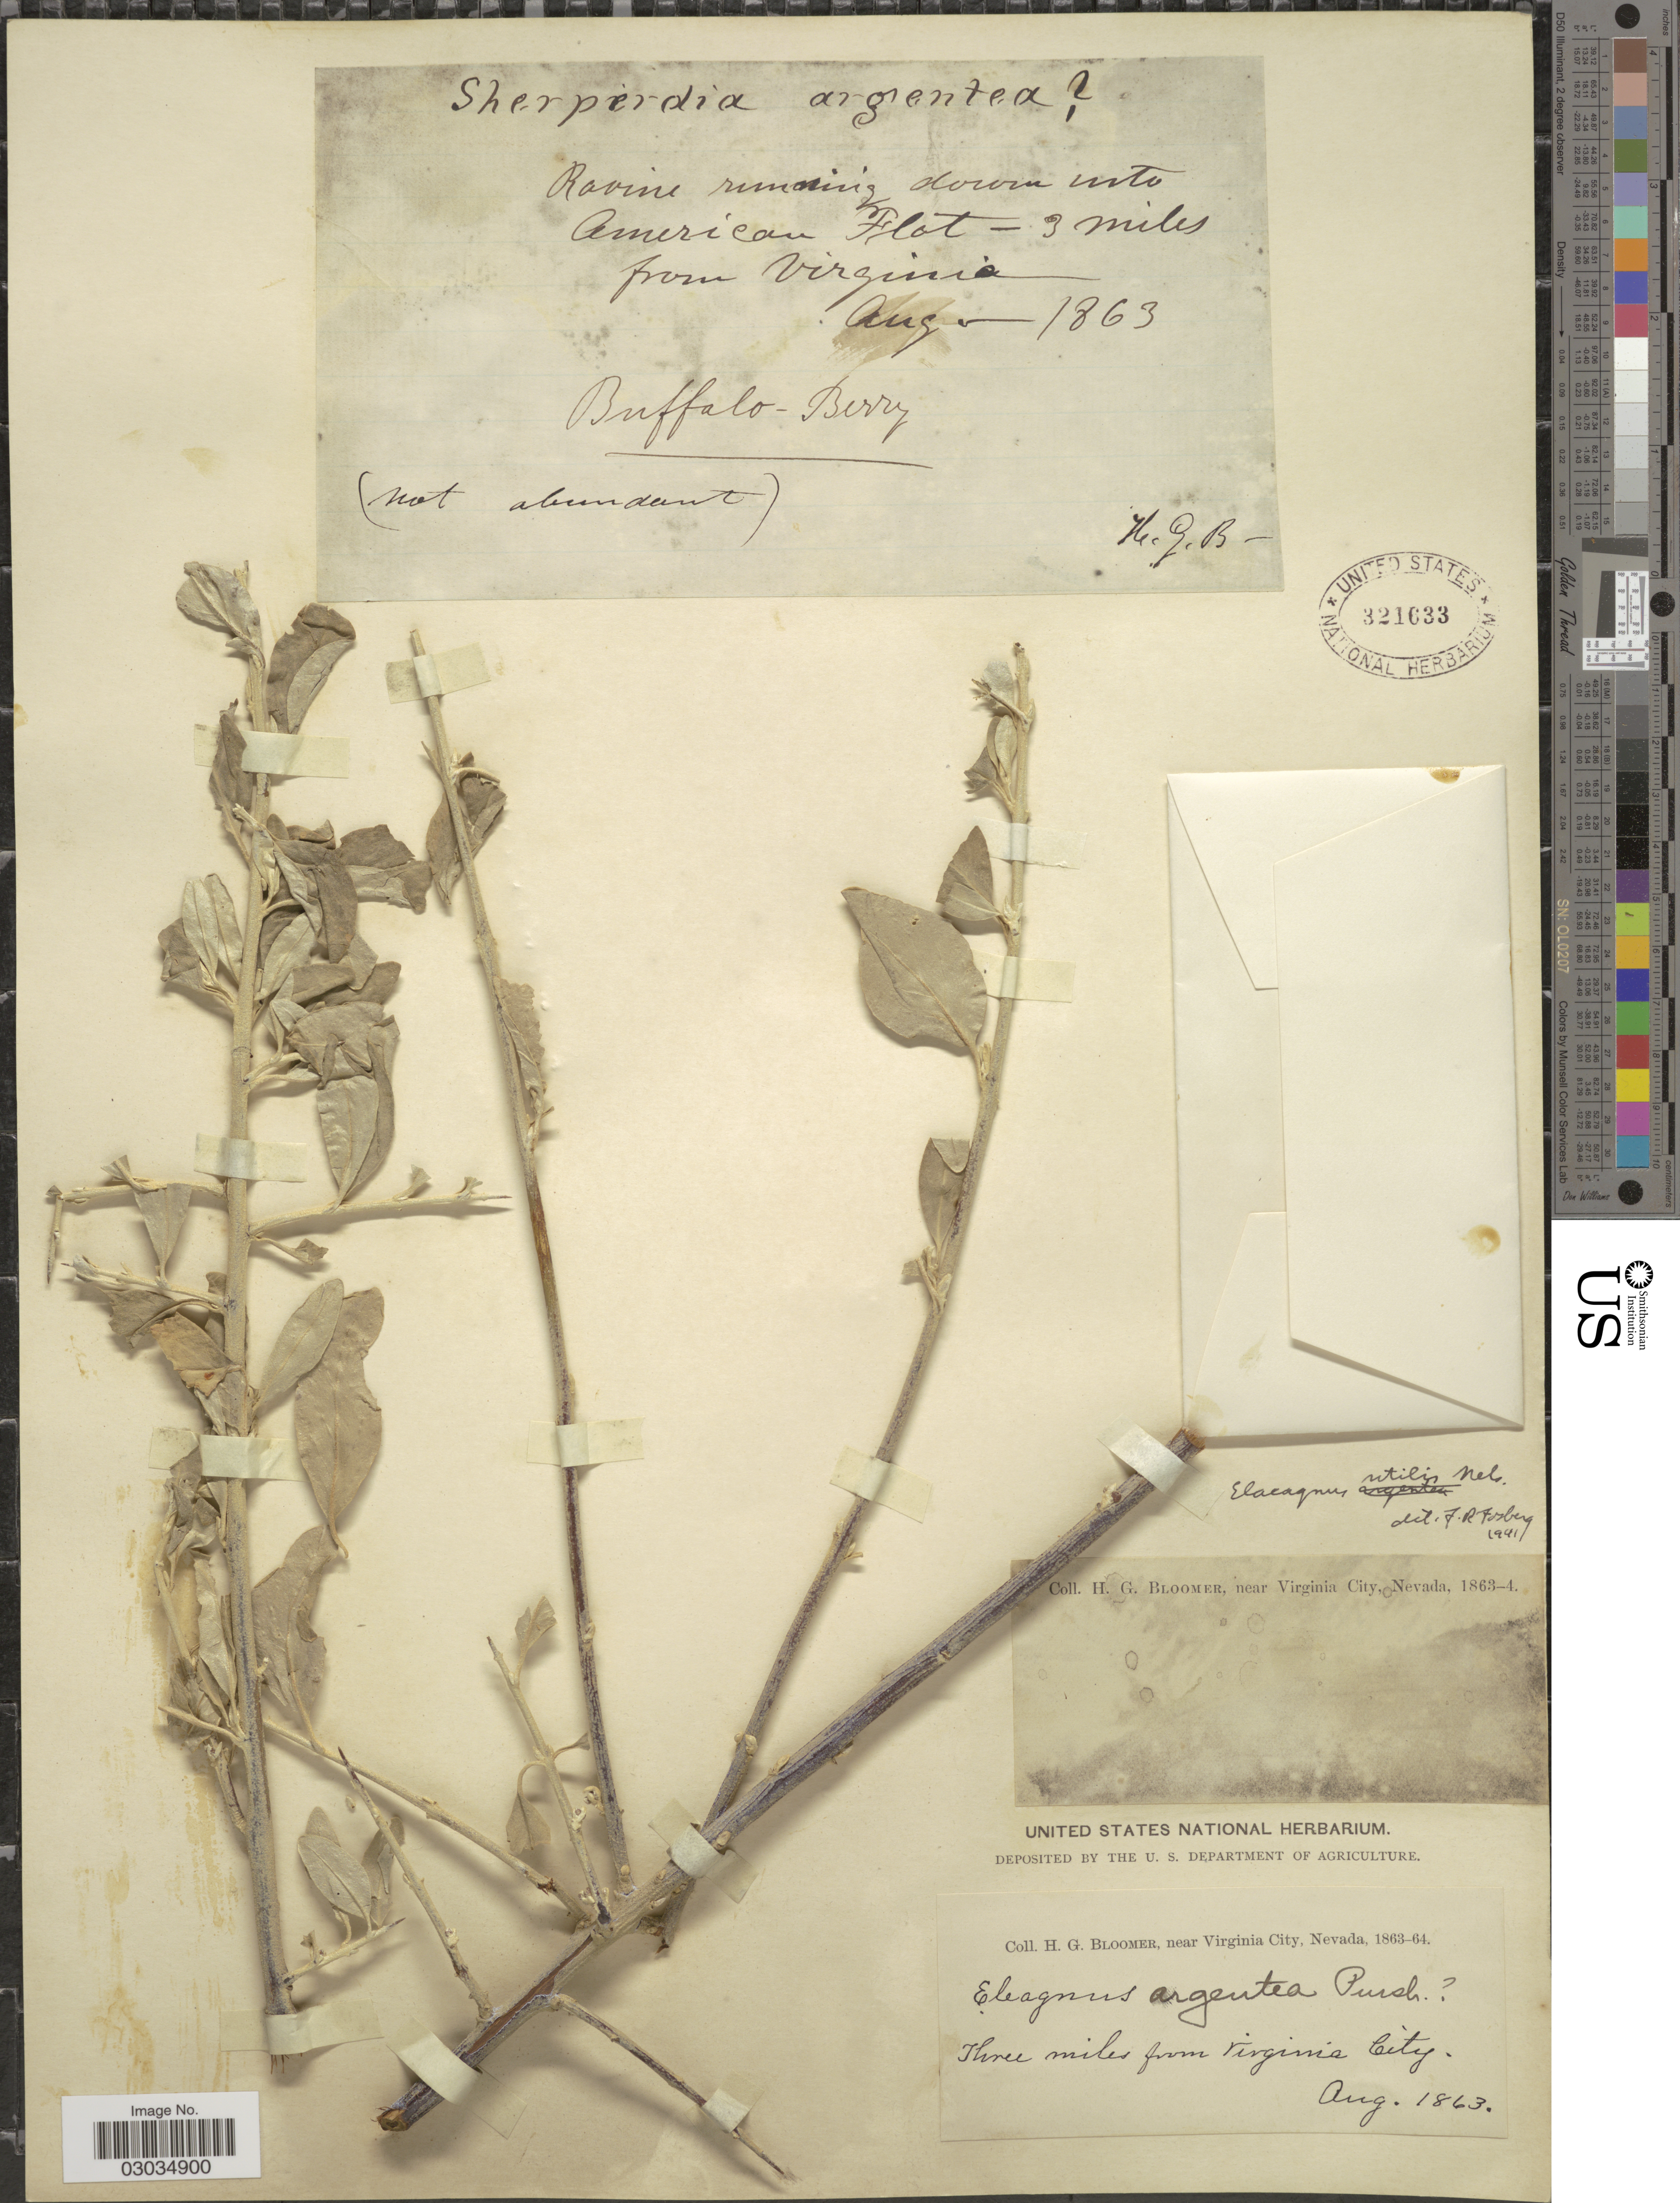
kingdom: Plantae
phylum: Tracheophyta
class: Magnoliopsida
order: Rosales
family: Elaeagnaceae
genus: Shepherdia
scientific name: Shepherdia argentea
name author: (Pursh) Nutt.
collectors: H. Bloomer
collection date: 1863/1864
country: United States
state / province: Nevada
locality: Near Virginia City, Nevada. Three miles from Virginia City.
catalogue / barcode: US 321633